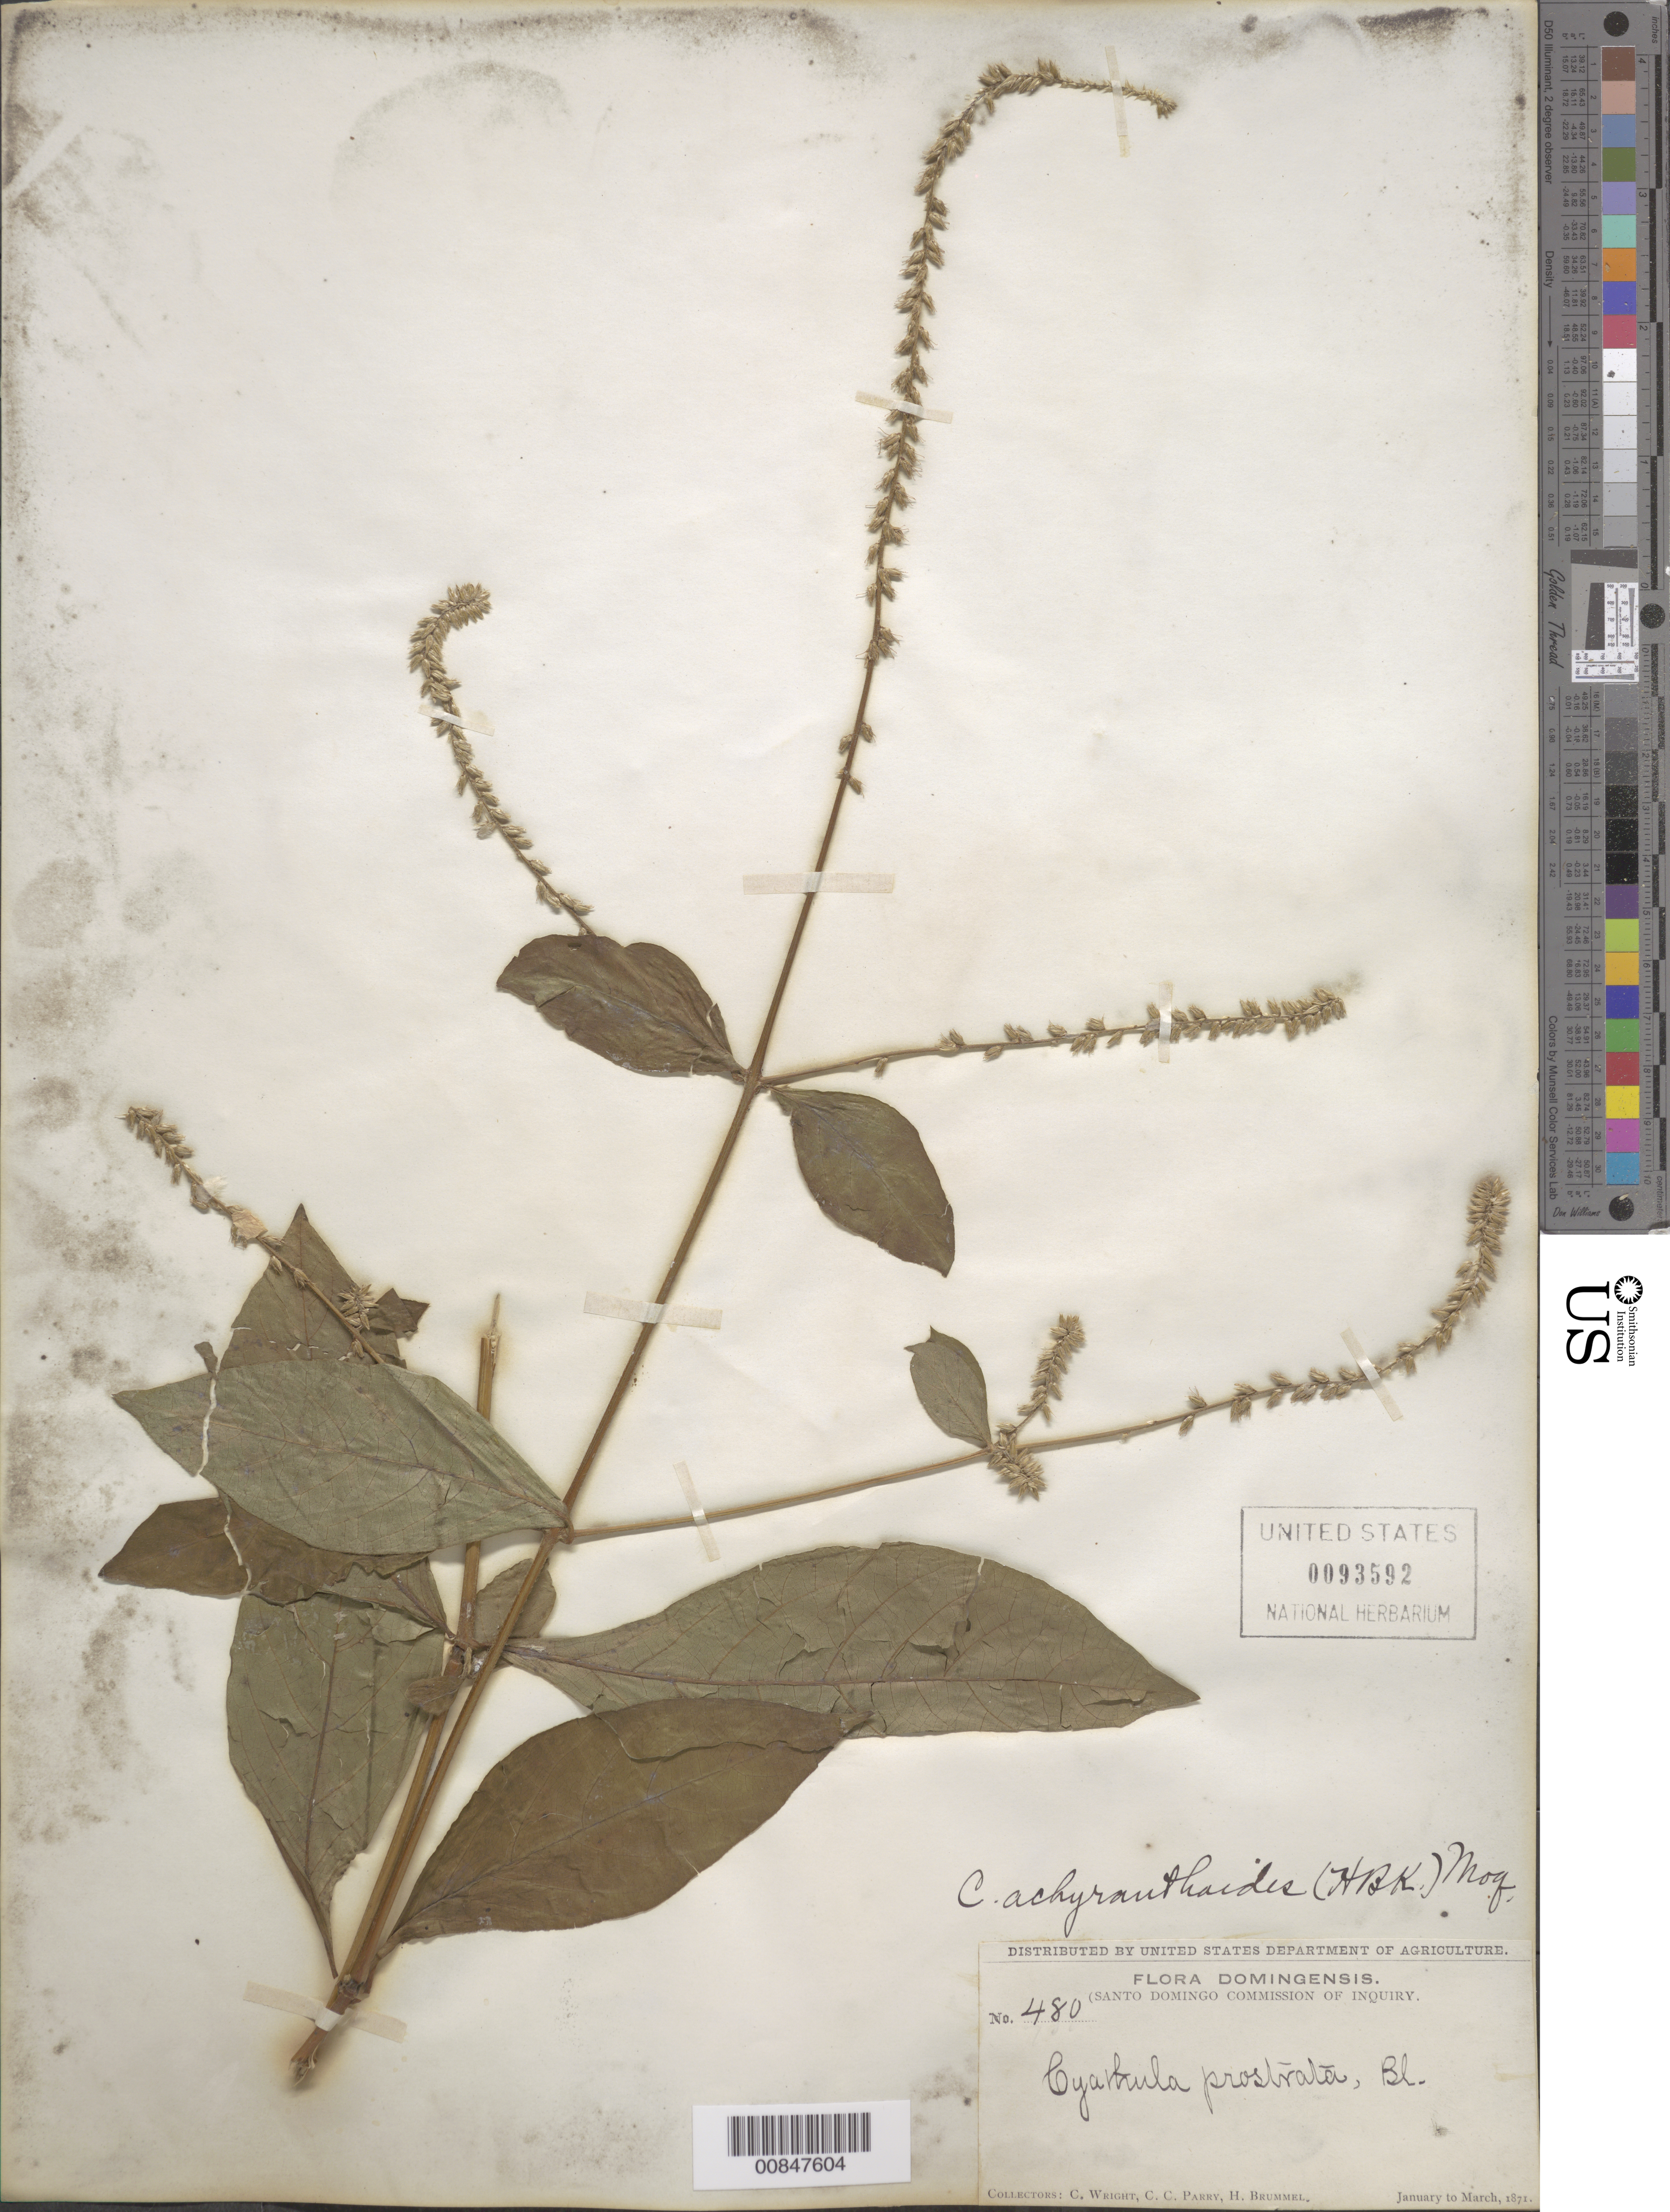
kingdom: Plantae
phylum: Tracheophyta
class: Magnoliopsida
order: Caryophyllales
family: Amaranthaceae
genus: Cyathula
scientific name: Cyathula achyranthoides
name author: (Kunth) Moq.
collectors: C. Wright, C. C. Parry & H. Brummel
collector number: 480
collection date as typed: Jan 1871 to -- Mar 1871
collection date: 1871-01/1871-03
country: Dominican Republic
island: Hispaniola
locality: Dominican Republic.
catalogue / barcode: US 93592